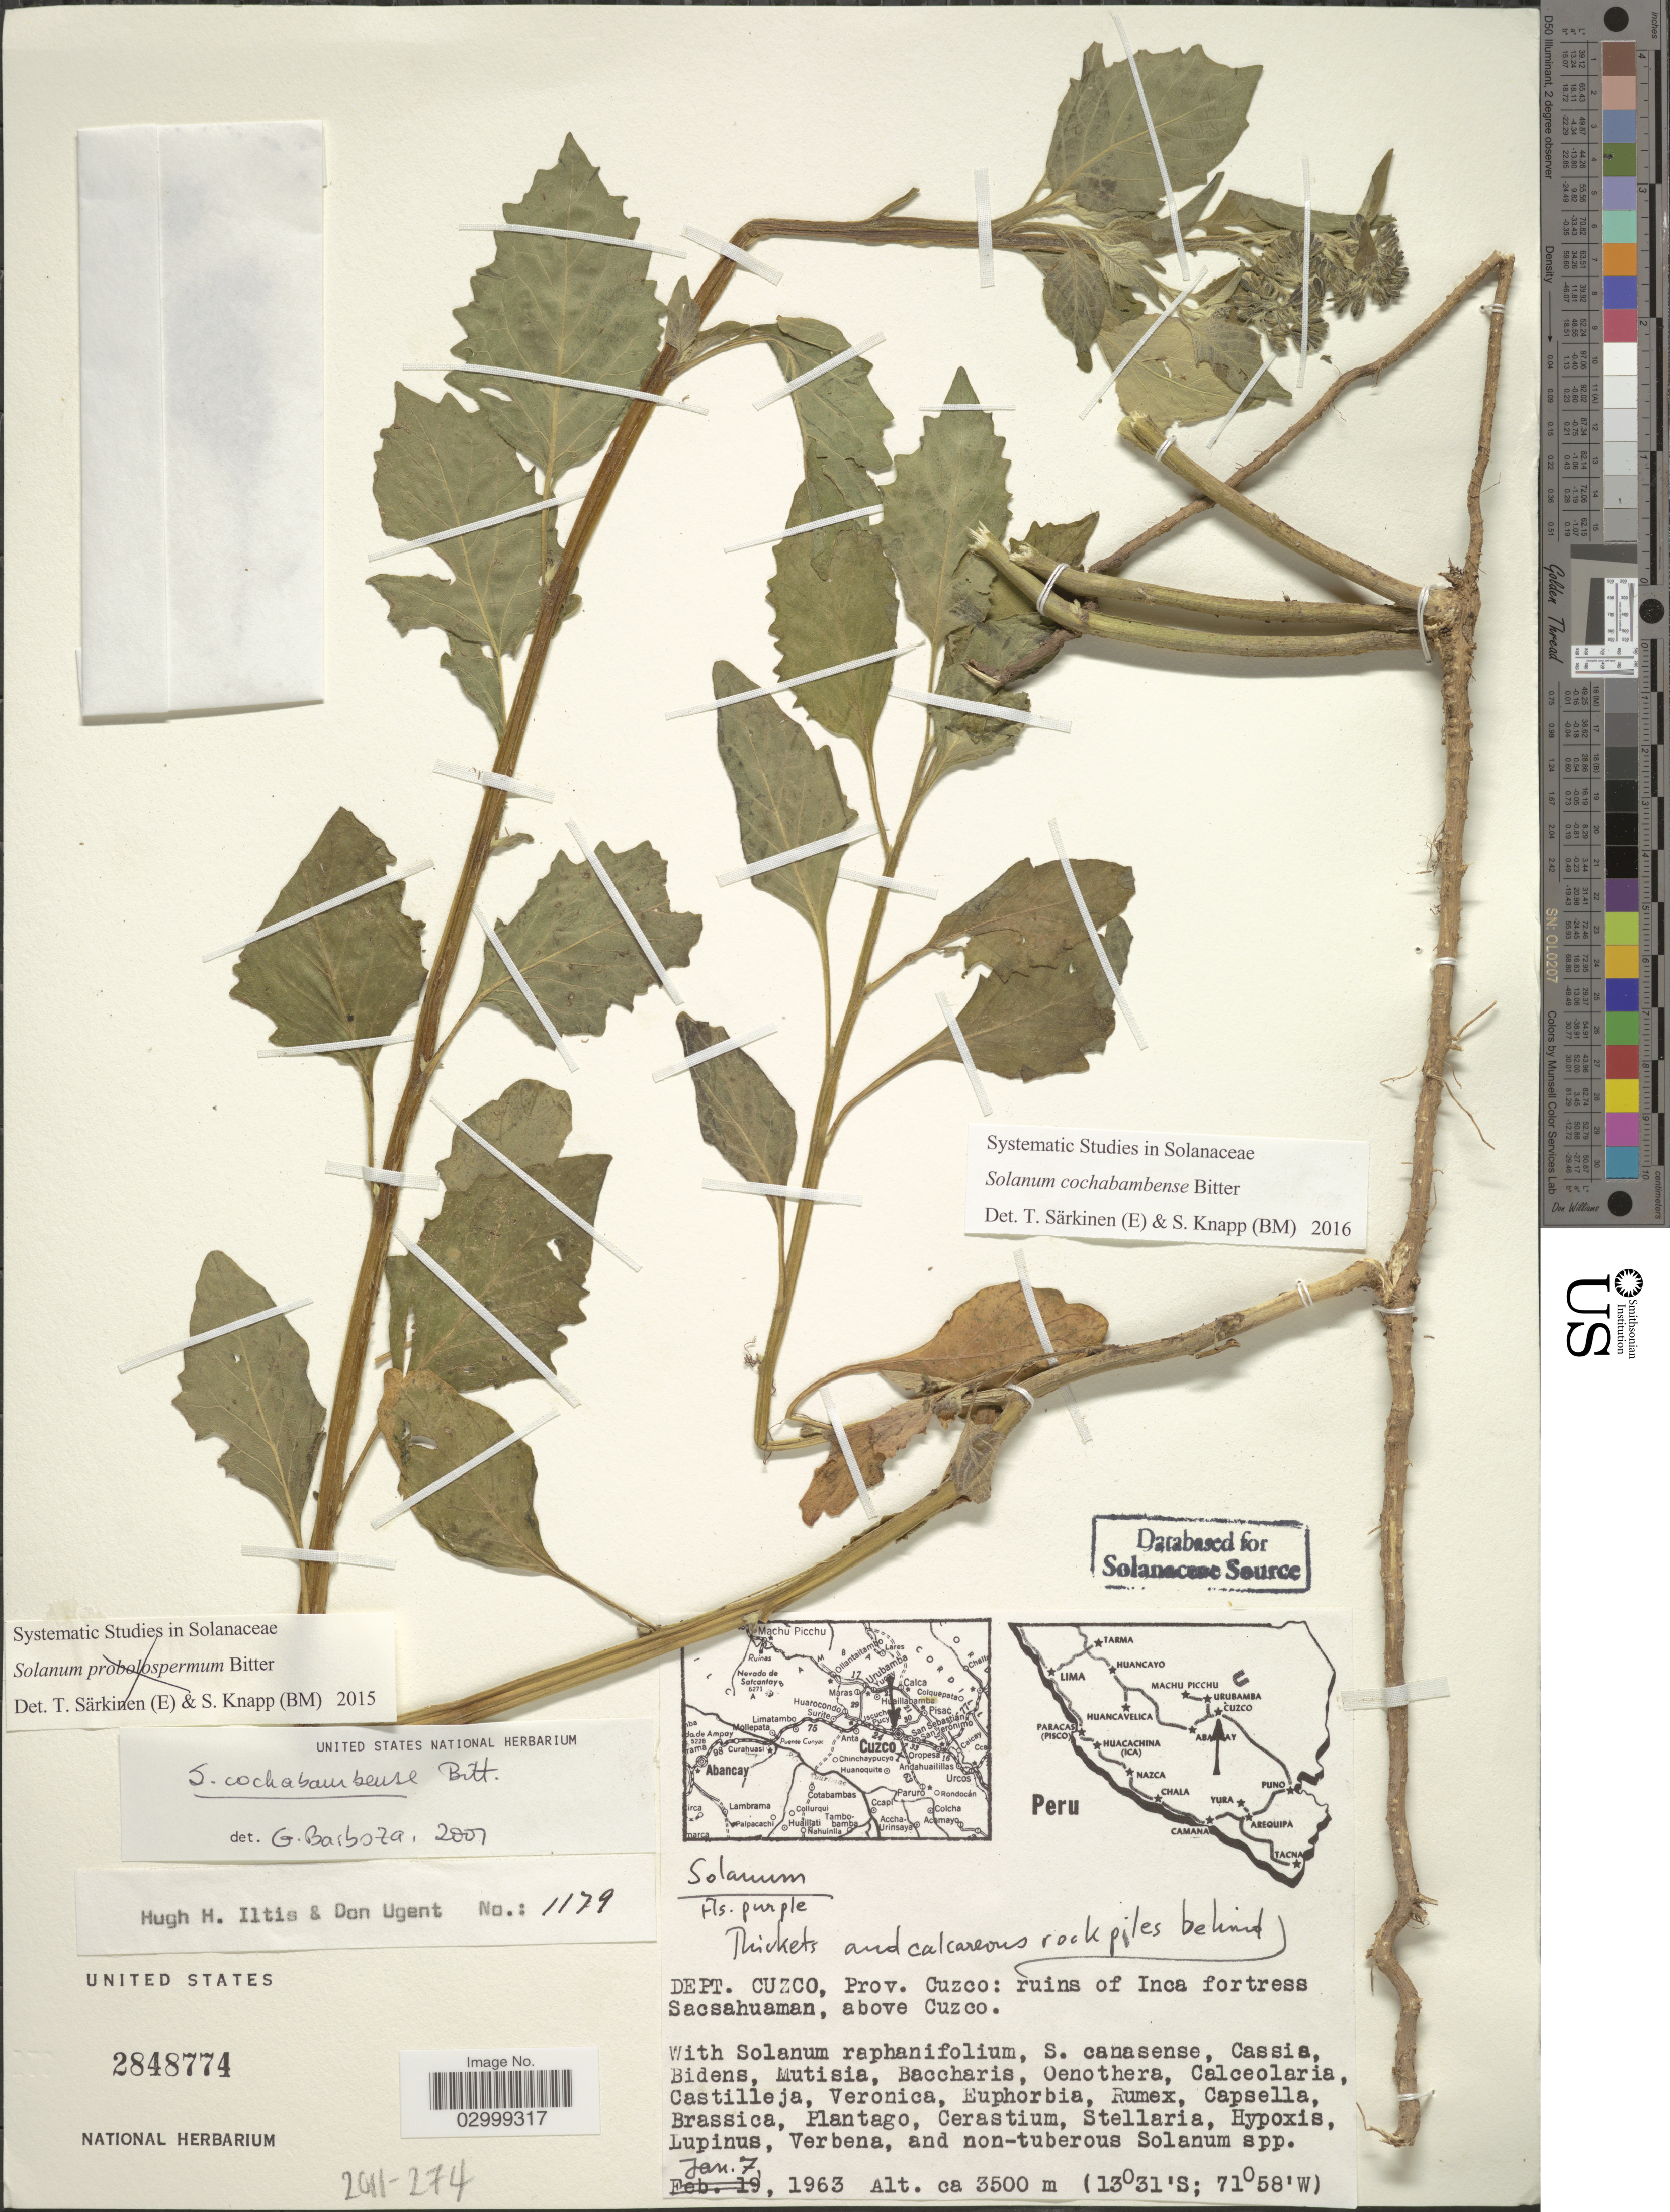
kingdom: Plantae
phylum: Tracheophyta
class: Magnoliopsida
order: Solanales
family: Solanaceae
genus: Solanum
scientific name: Solanum cochabambense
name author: Bitter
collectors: H. H. Iltis & D. Ugent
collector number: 1179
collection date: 1963-01-07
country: Peru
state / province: Cusco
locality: Dept. Cuzco, Prov. Cuzco: ruins of Inca fortress Sacsahuaman, above Cuzco.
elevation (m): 3500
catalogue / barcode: US 2848774